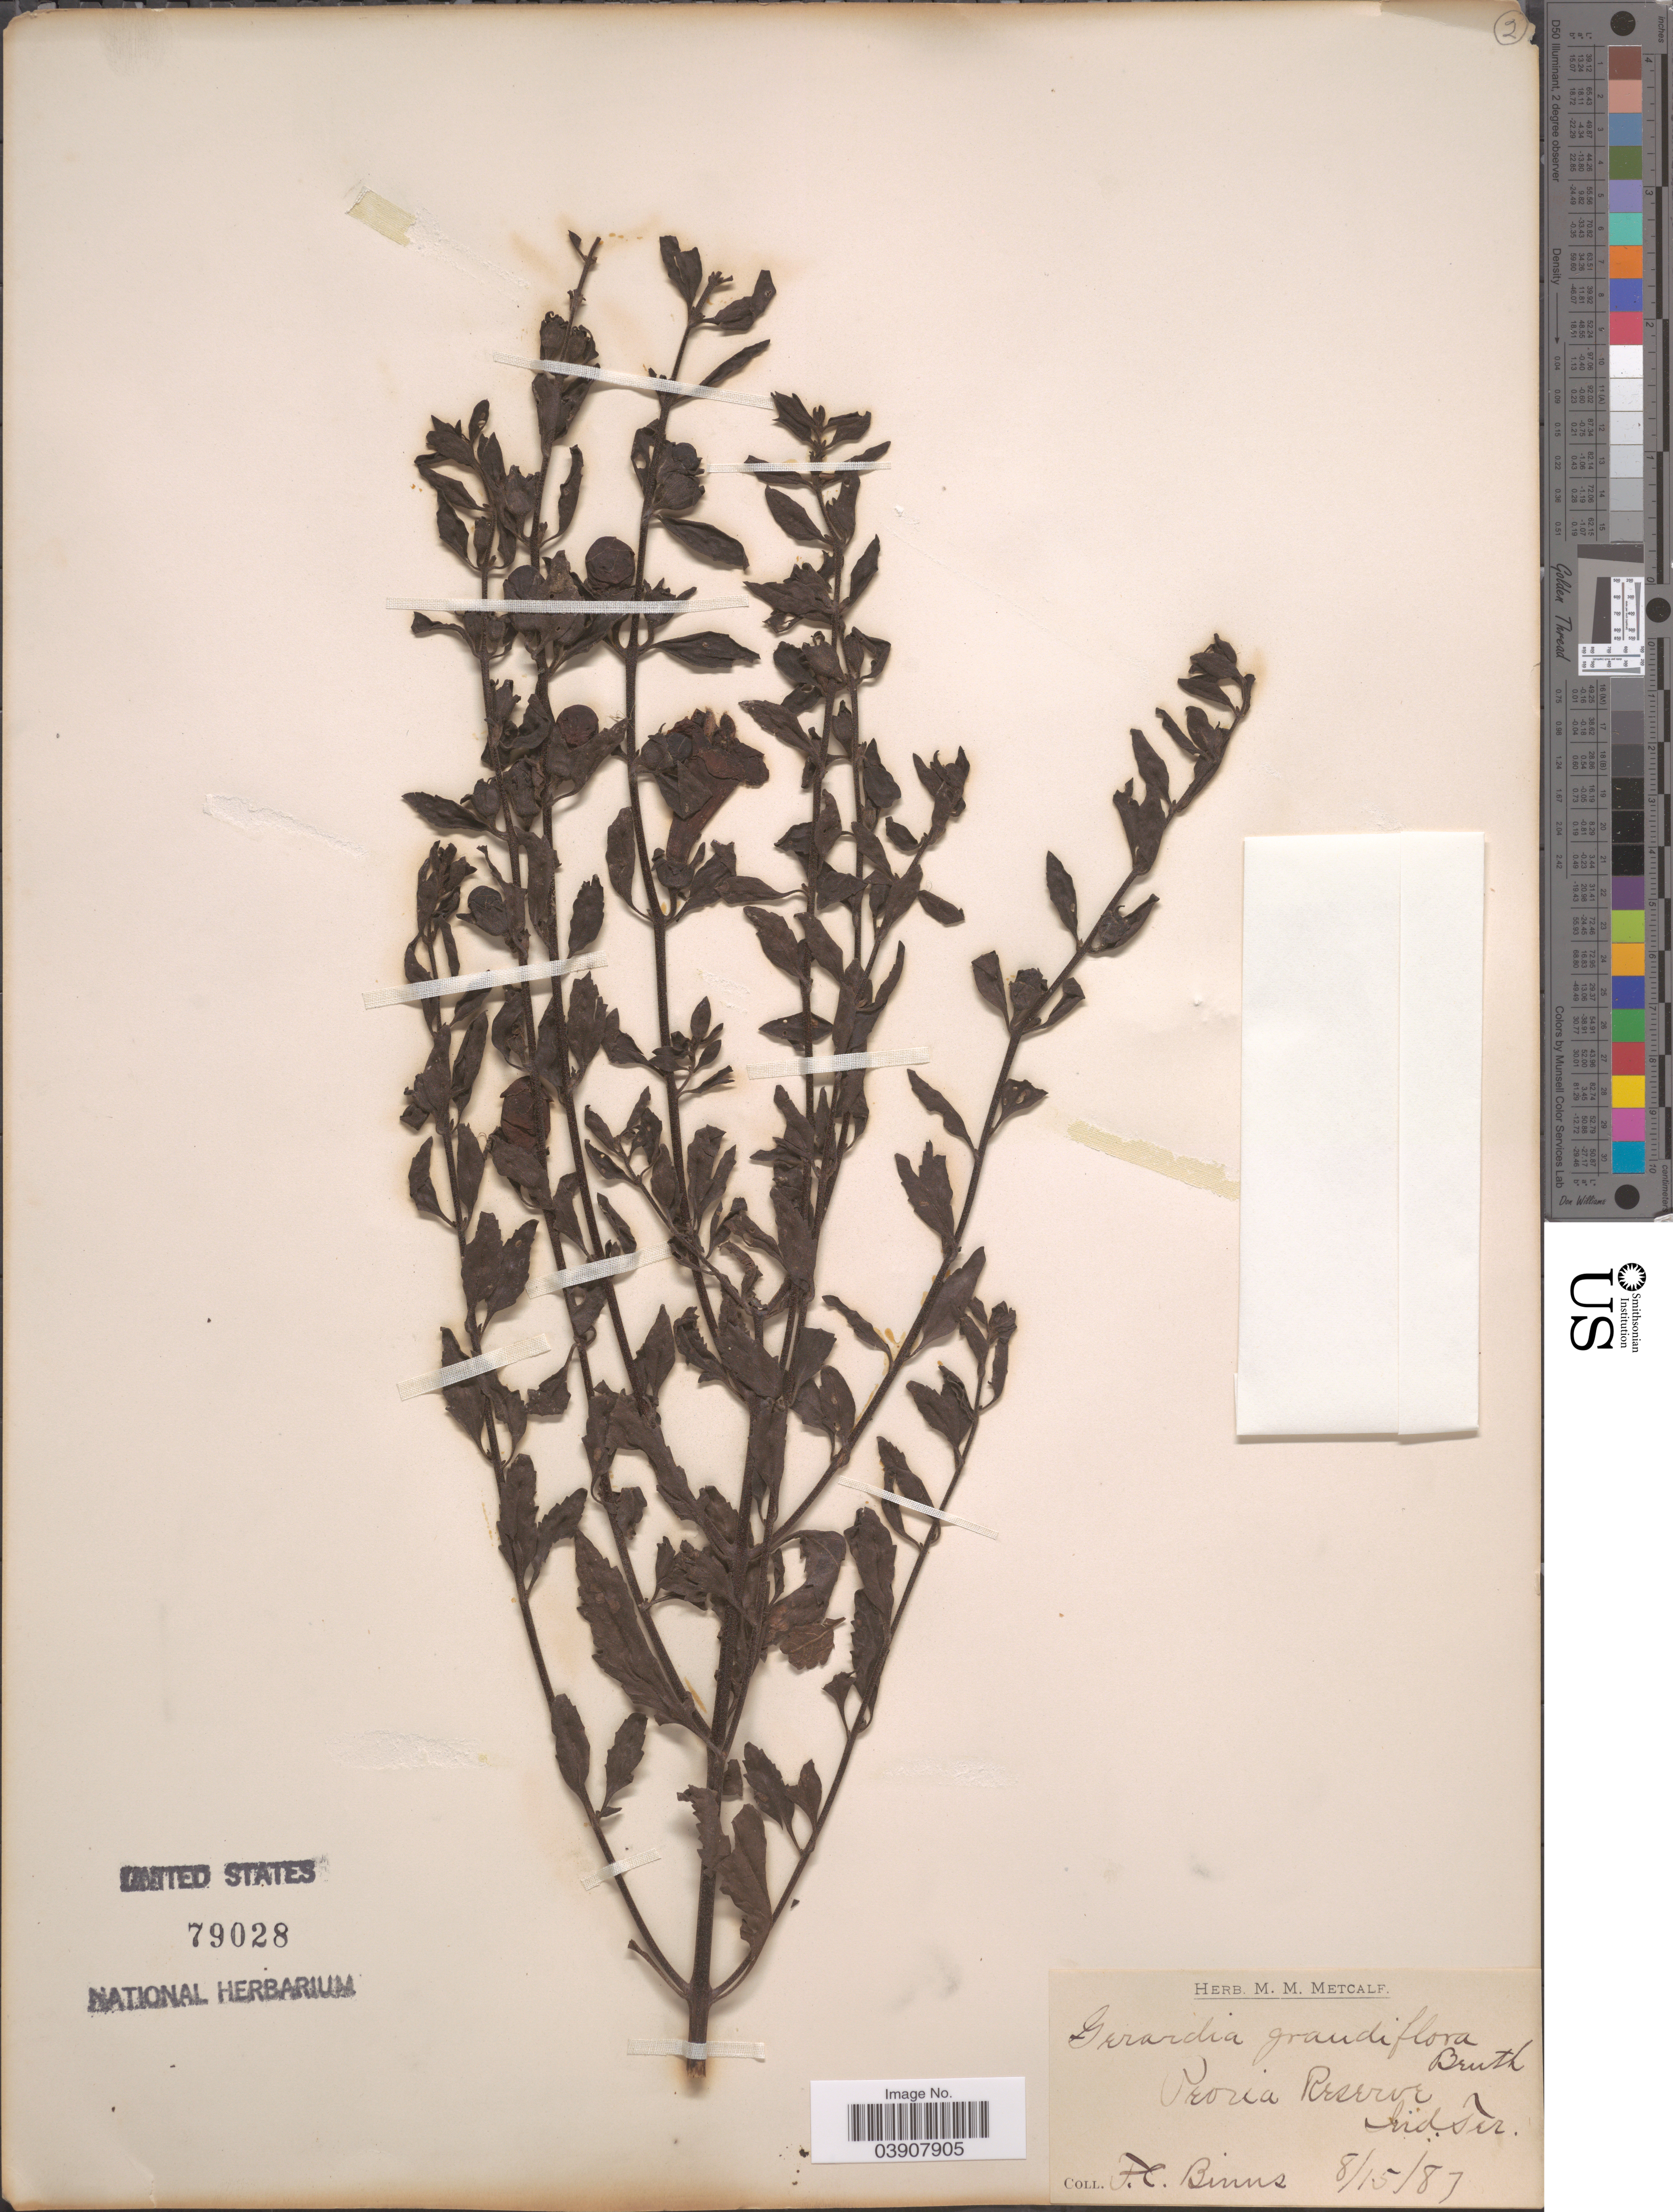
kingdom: Plantae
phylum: Tracheophyta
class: Magnoliopsida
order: Lamiales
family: Orobanchaceae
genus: Agalinis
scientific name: Agalinis grandiflora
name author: (Benth.) S.F. Blake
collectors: F. Binns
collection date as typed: Transcribed d/m/y: 15/8/87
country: United States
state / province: Oklahoma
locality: Peoria Reserve. Ind Ter.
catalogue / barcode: US 79028